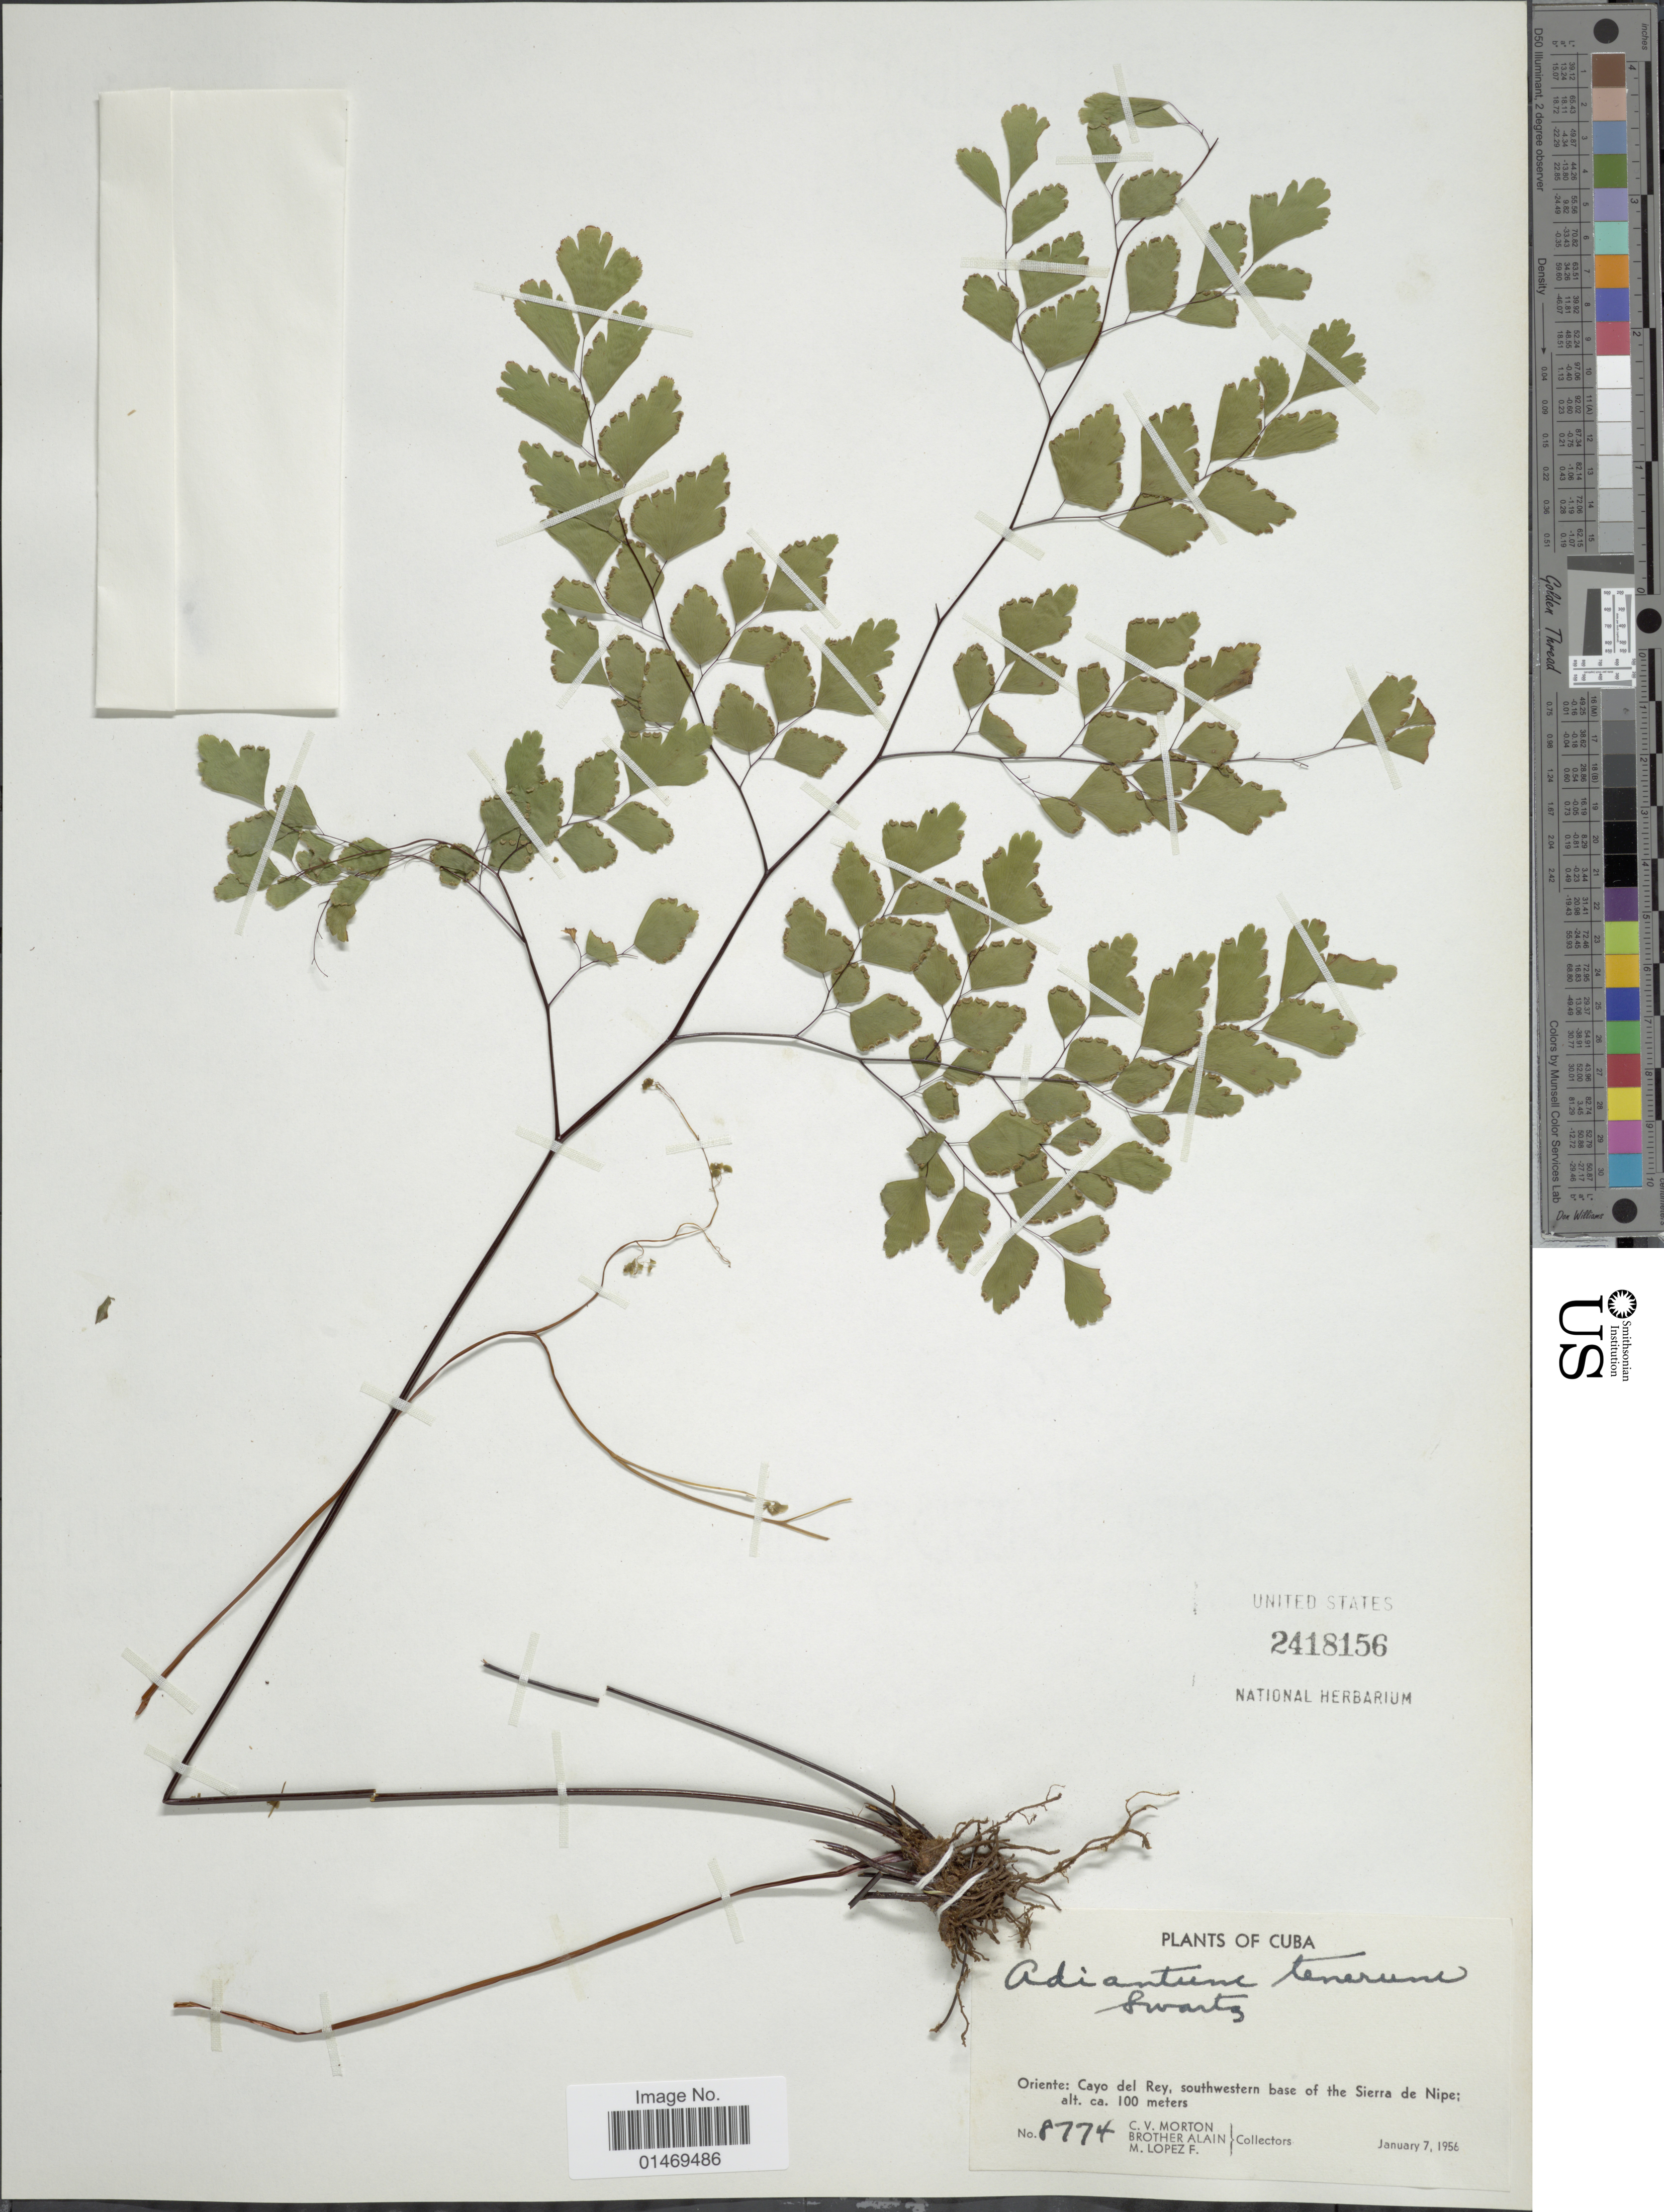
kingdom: Plantae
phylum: Tracheophyta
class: Polypodiopsida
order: Polypodiales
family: Pteridaceae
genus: Adiantum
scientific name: Adiantum tenerum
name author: Sw.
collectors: C. V. Morton, A. H. Liogier & M. López Figueiras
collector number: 8774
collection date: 1956-01-07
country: Cuba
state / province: Oriente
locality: Cayo del Rey, southwestern base of the Sierra de Nipe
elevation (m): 100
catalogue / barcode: US 2418156